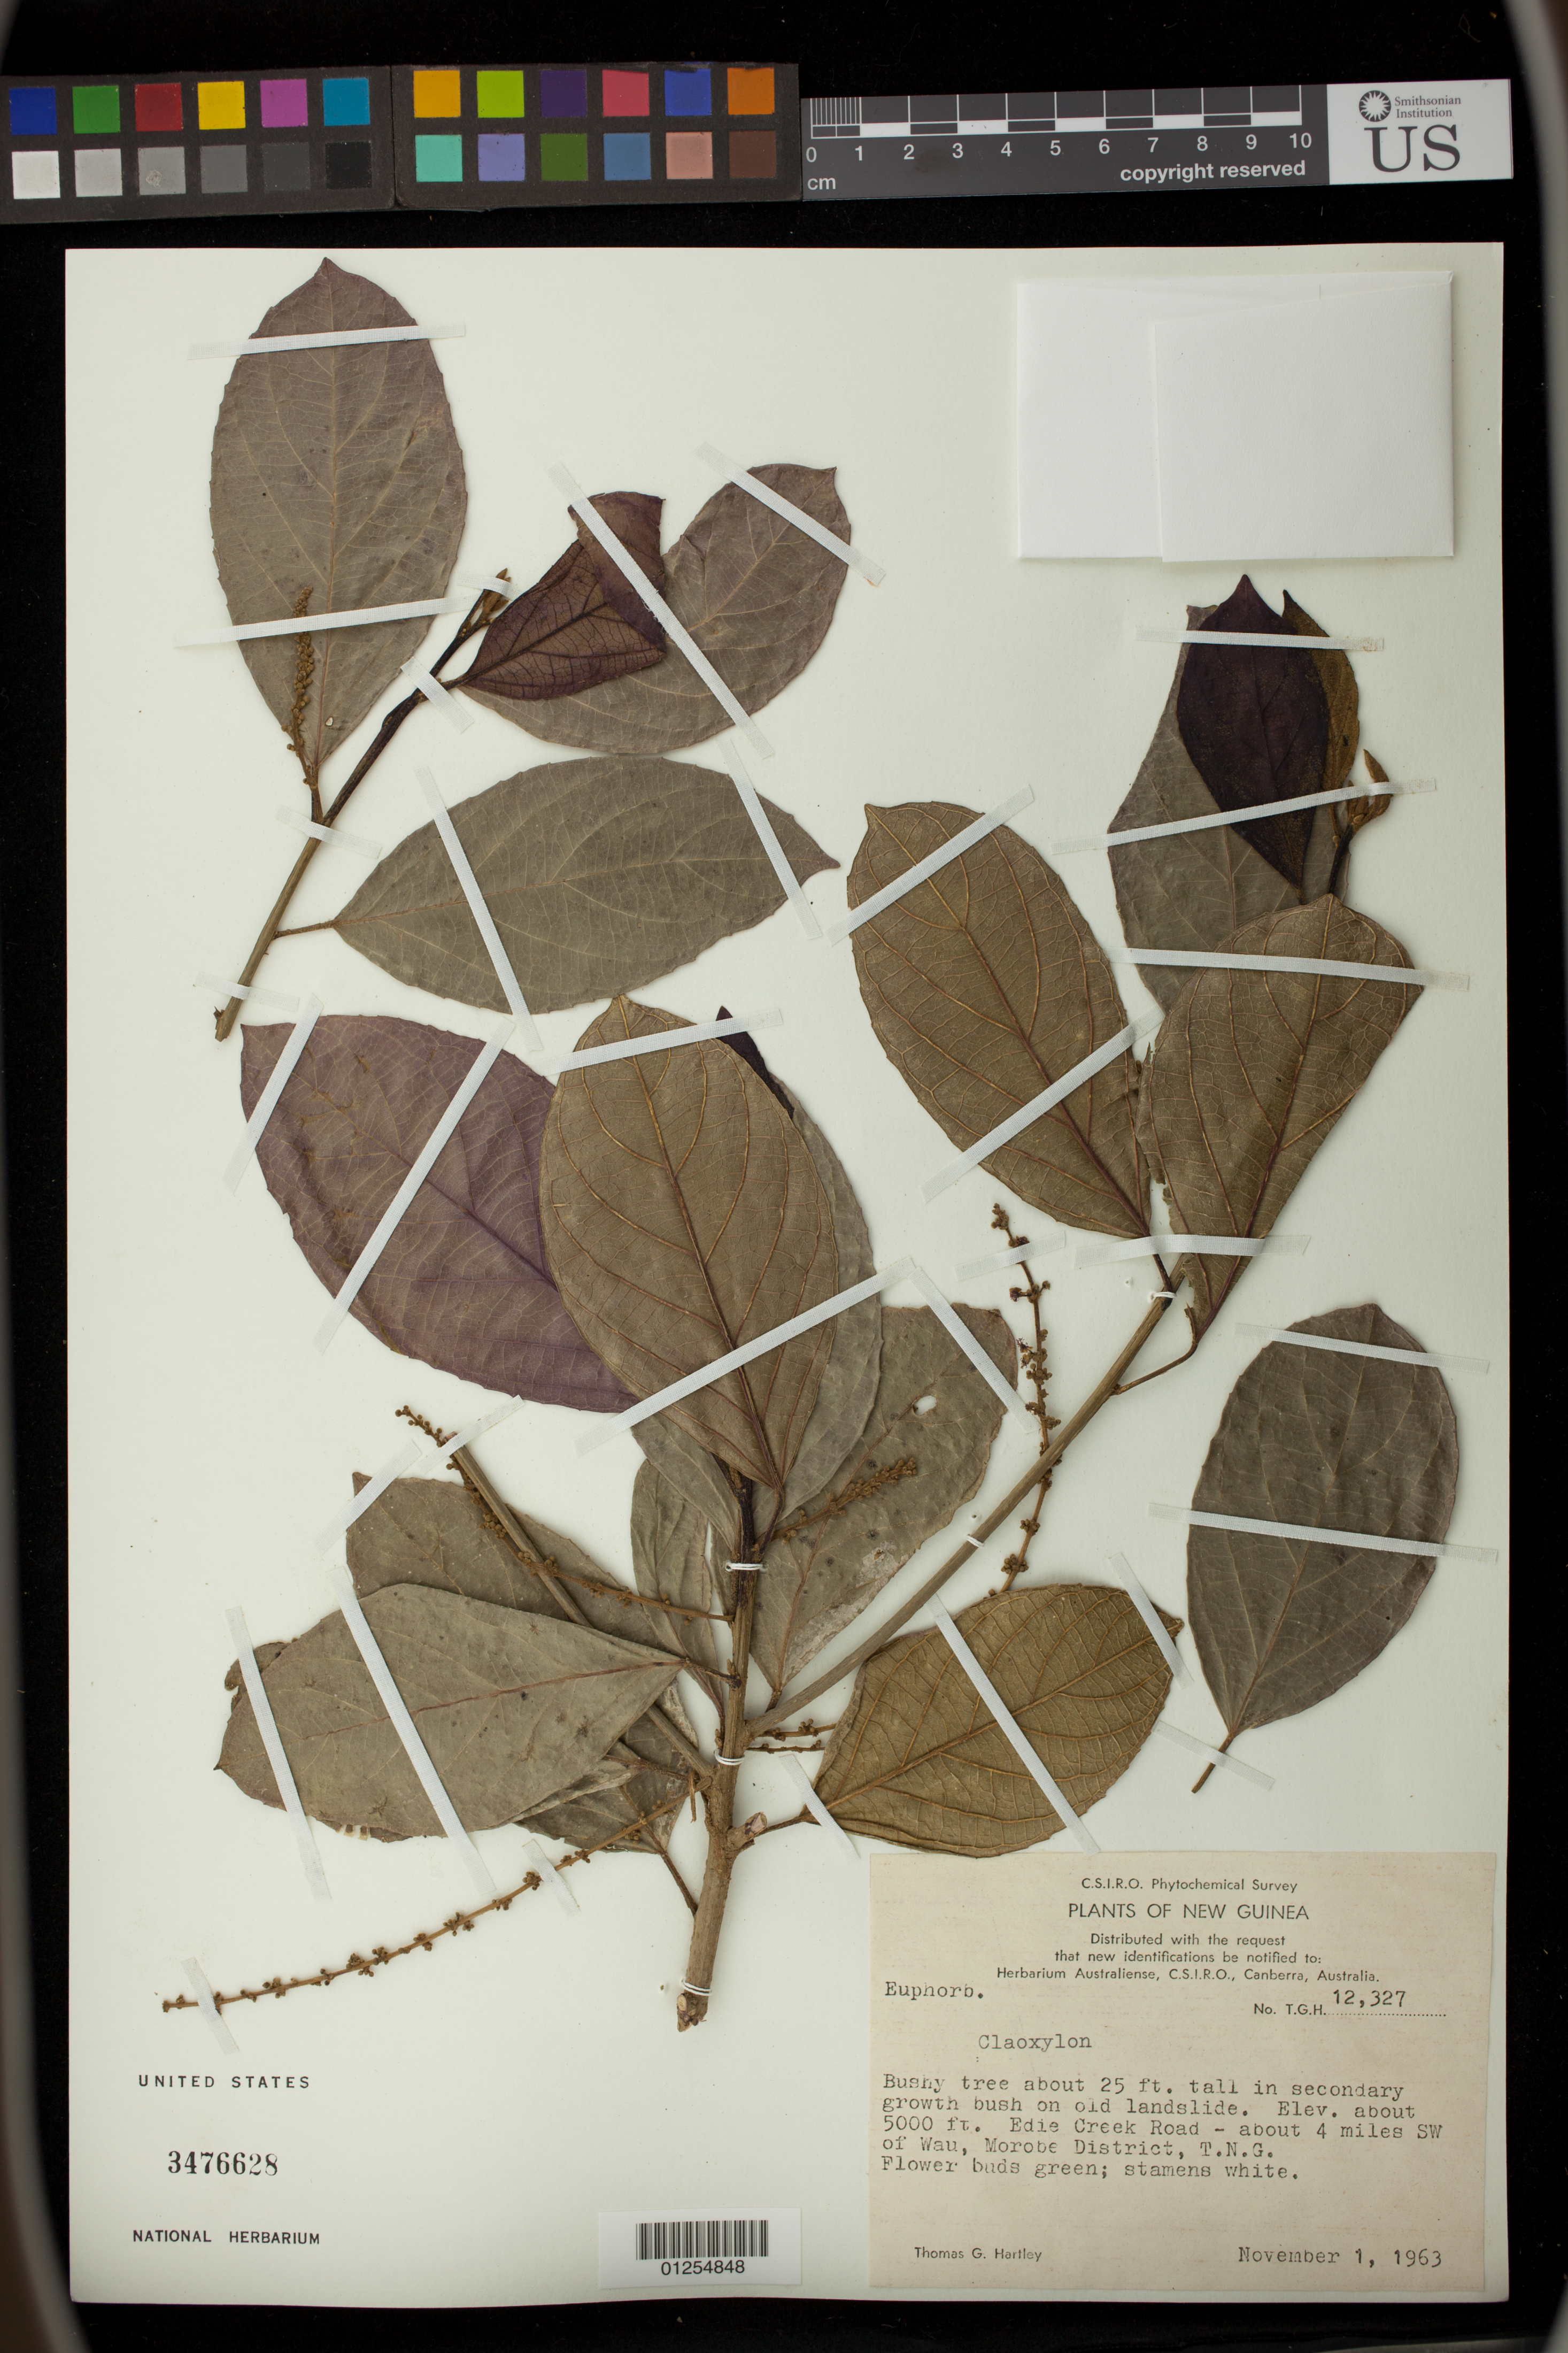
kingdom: Plantae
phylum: Tracheophyta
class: Magnoliopsida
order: Malpighiales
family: Euphorbiaceae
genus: Claoxylon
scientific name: Claoxylon sp.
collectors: T. G. Hartley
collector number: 12327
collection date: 1963-11-01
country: Indonesia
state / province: New Guinea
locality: Edie Creek Road -- about 4 miles SW of Wau, Morobe District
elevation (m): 1524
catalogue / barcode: US 3476628